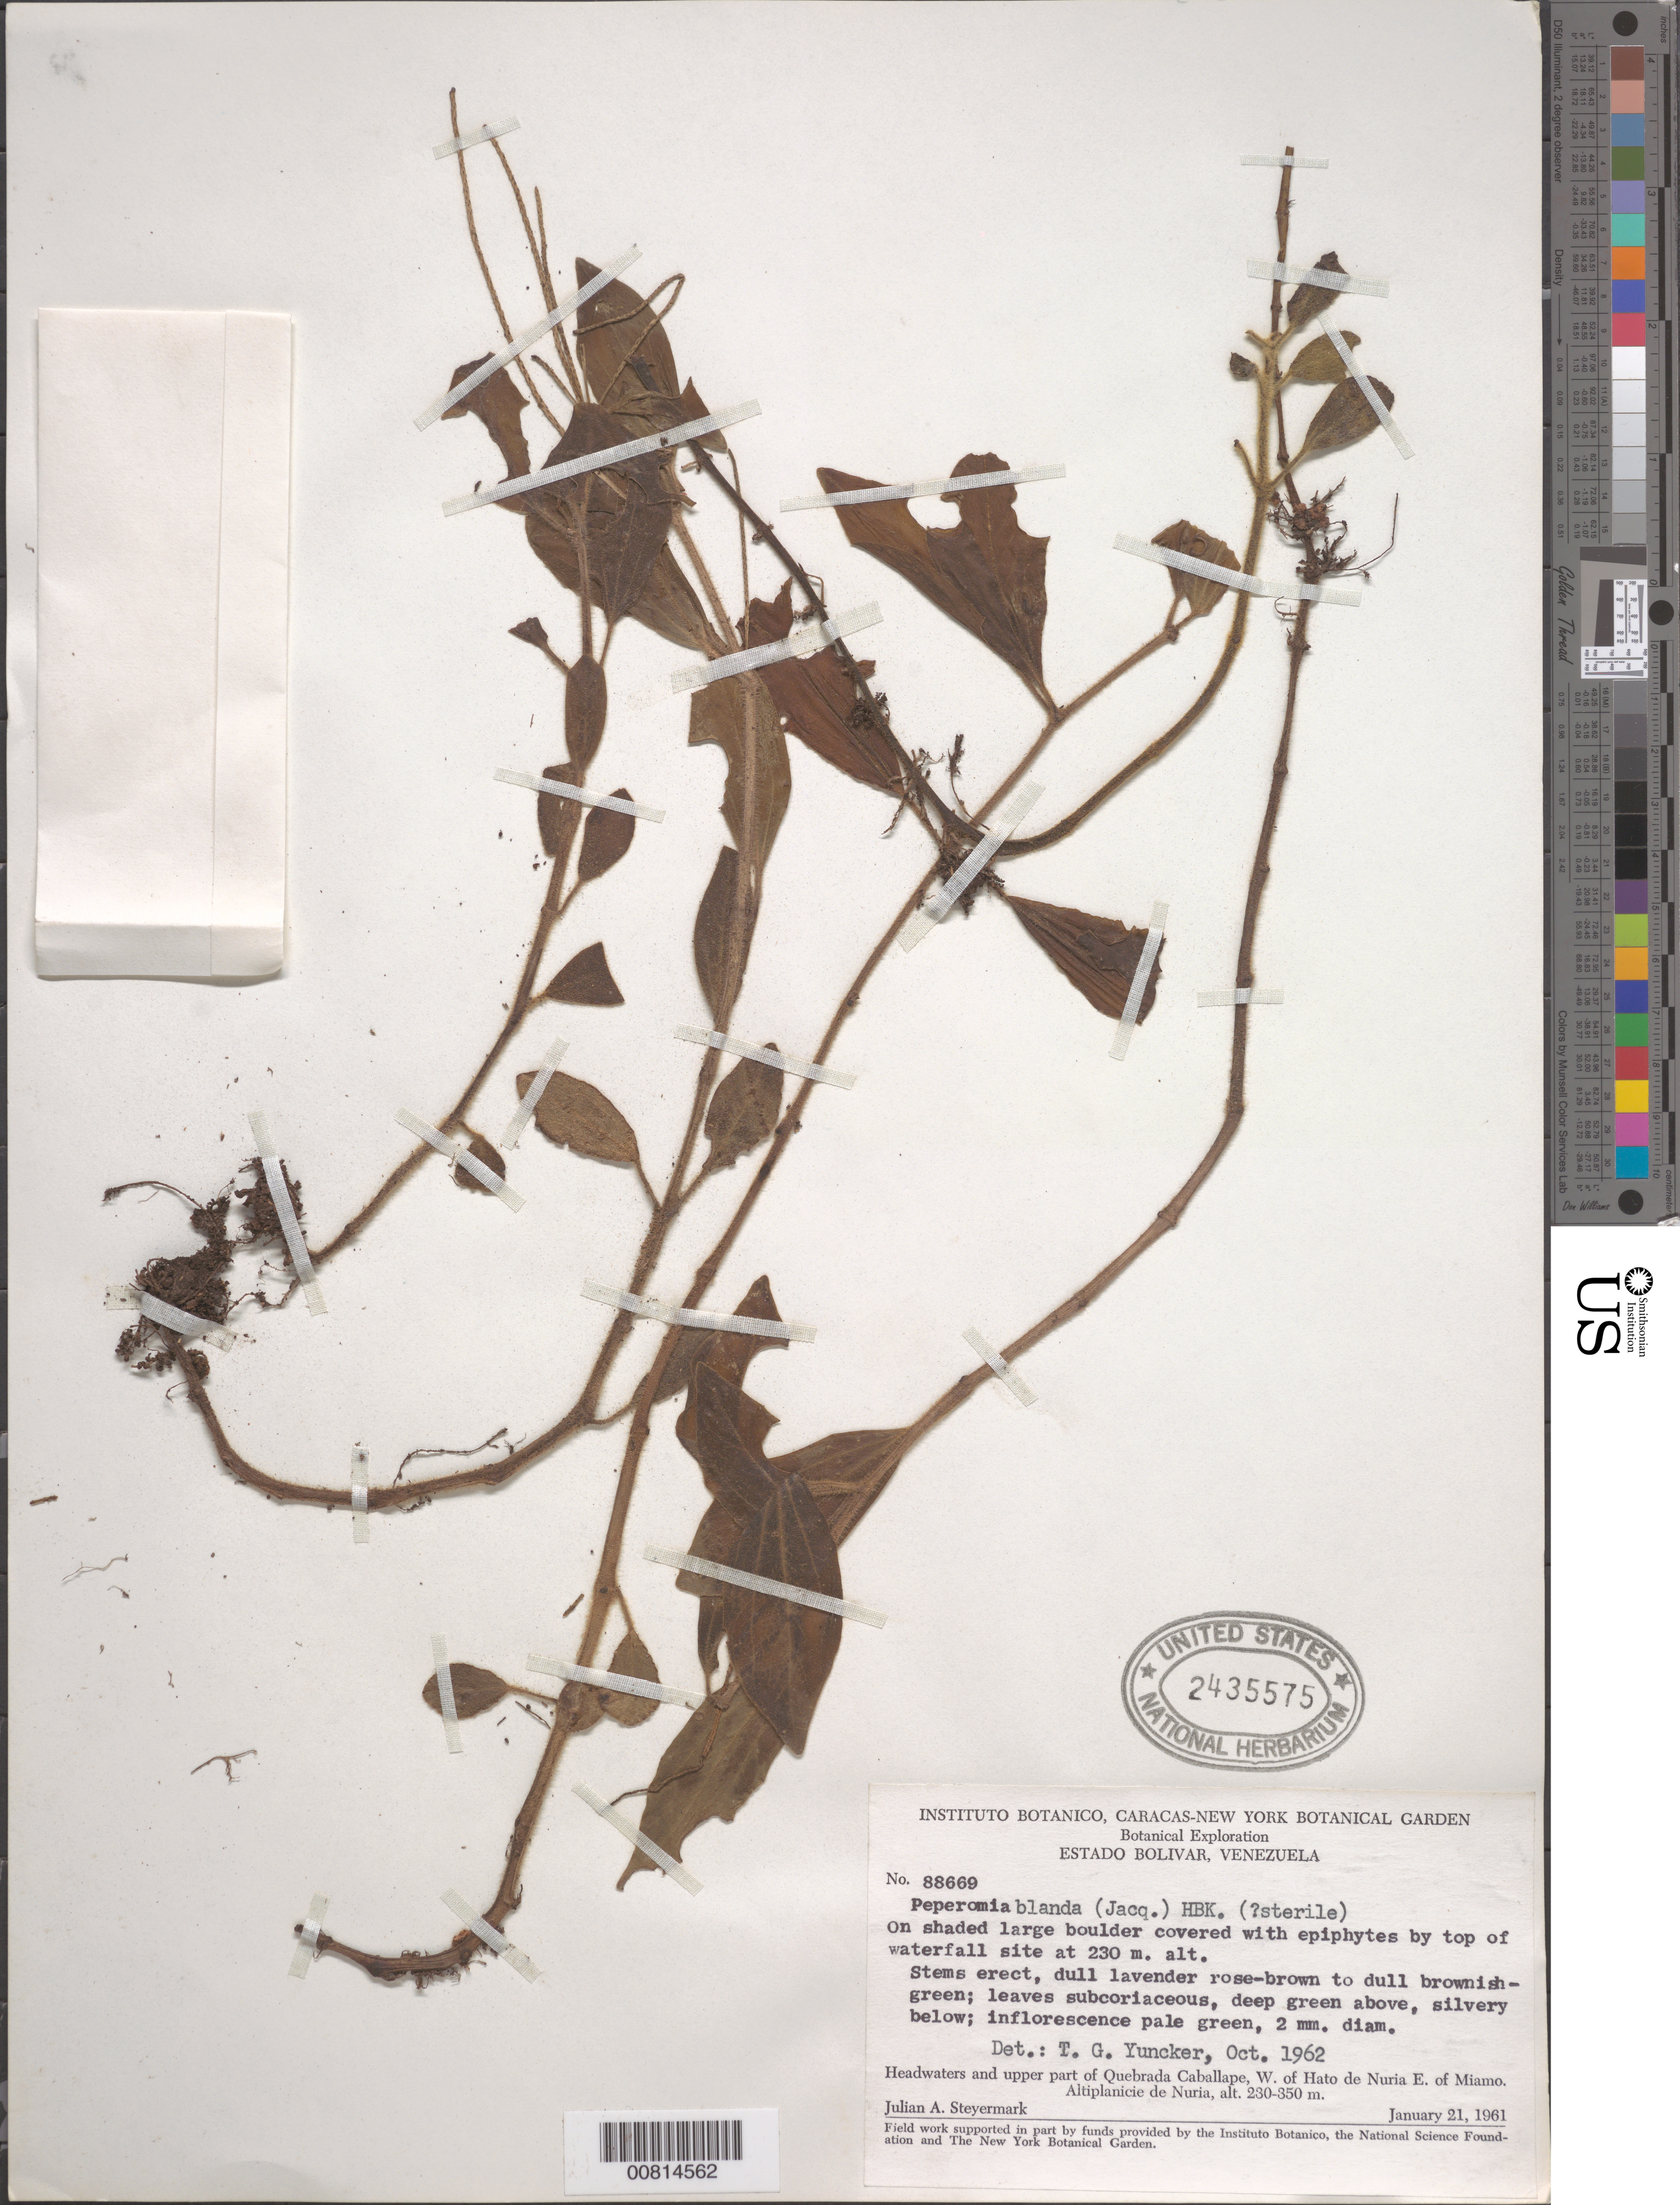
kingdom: Plantae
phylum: Tracheophyta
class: Magnoliopsida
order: Piperales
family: Piperaceae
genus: Peperomia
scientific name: Peperomia blanda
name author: (Jacq.) Kunth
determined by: Yuncker, T. G.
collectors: J. Steyermark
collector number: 88669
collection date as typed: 21-Jan-61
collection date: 1961-01-21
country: Venezuela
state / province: Bolívar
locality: Quebrada Caballape, W of Hato de Nuria, E of Miamo, Altiplanicie de Nuria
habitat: Shaded large boulder covered with epiphytes by top of waterfall site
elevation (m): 230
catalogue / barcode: US 2435575